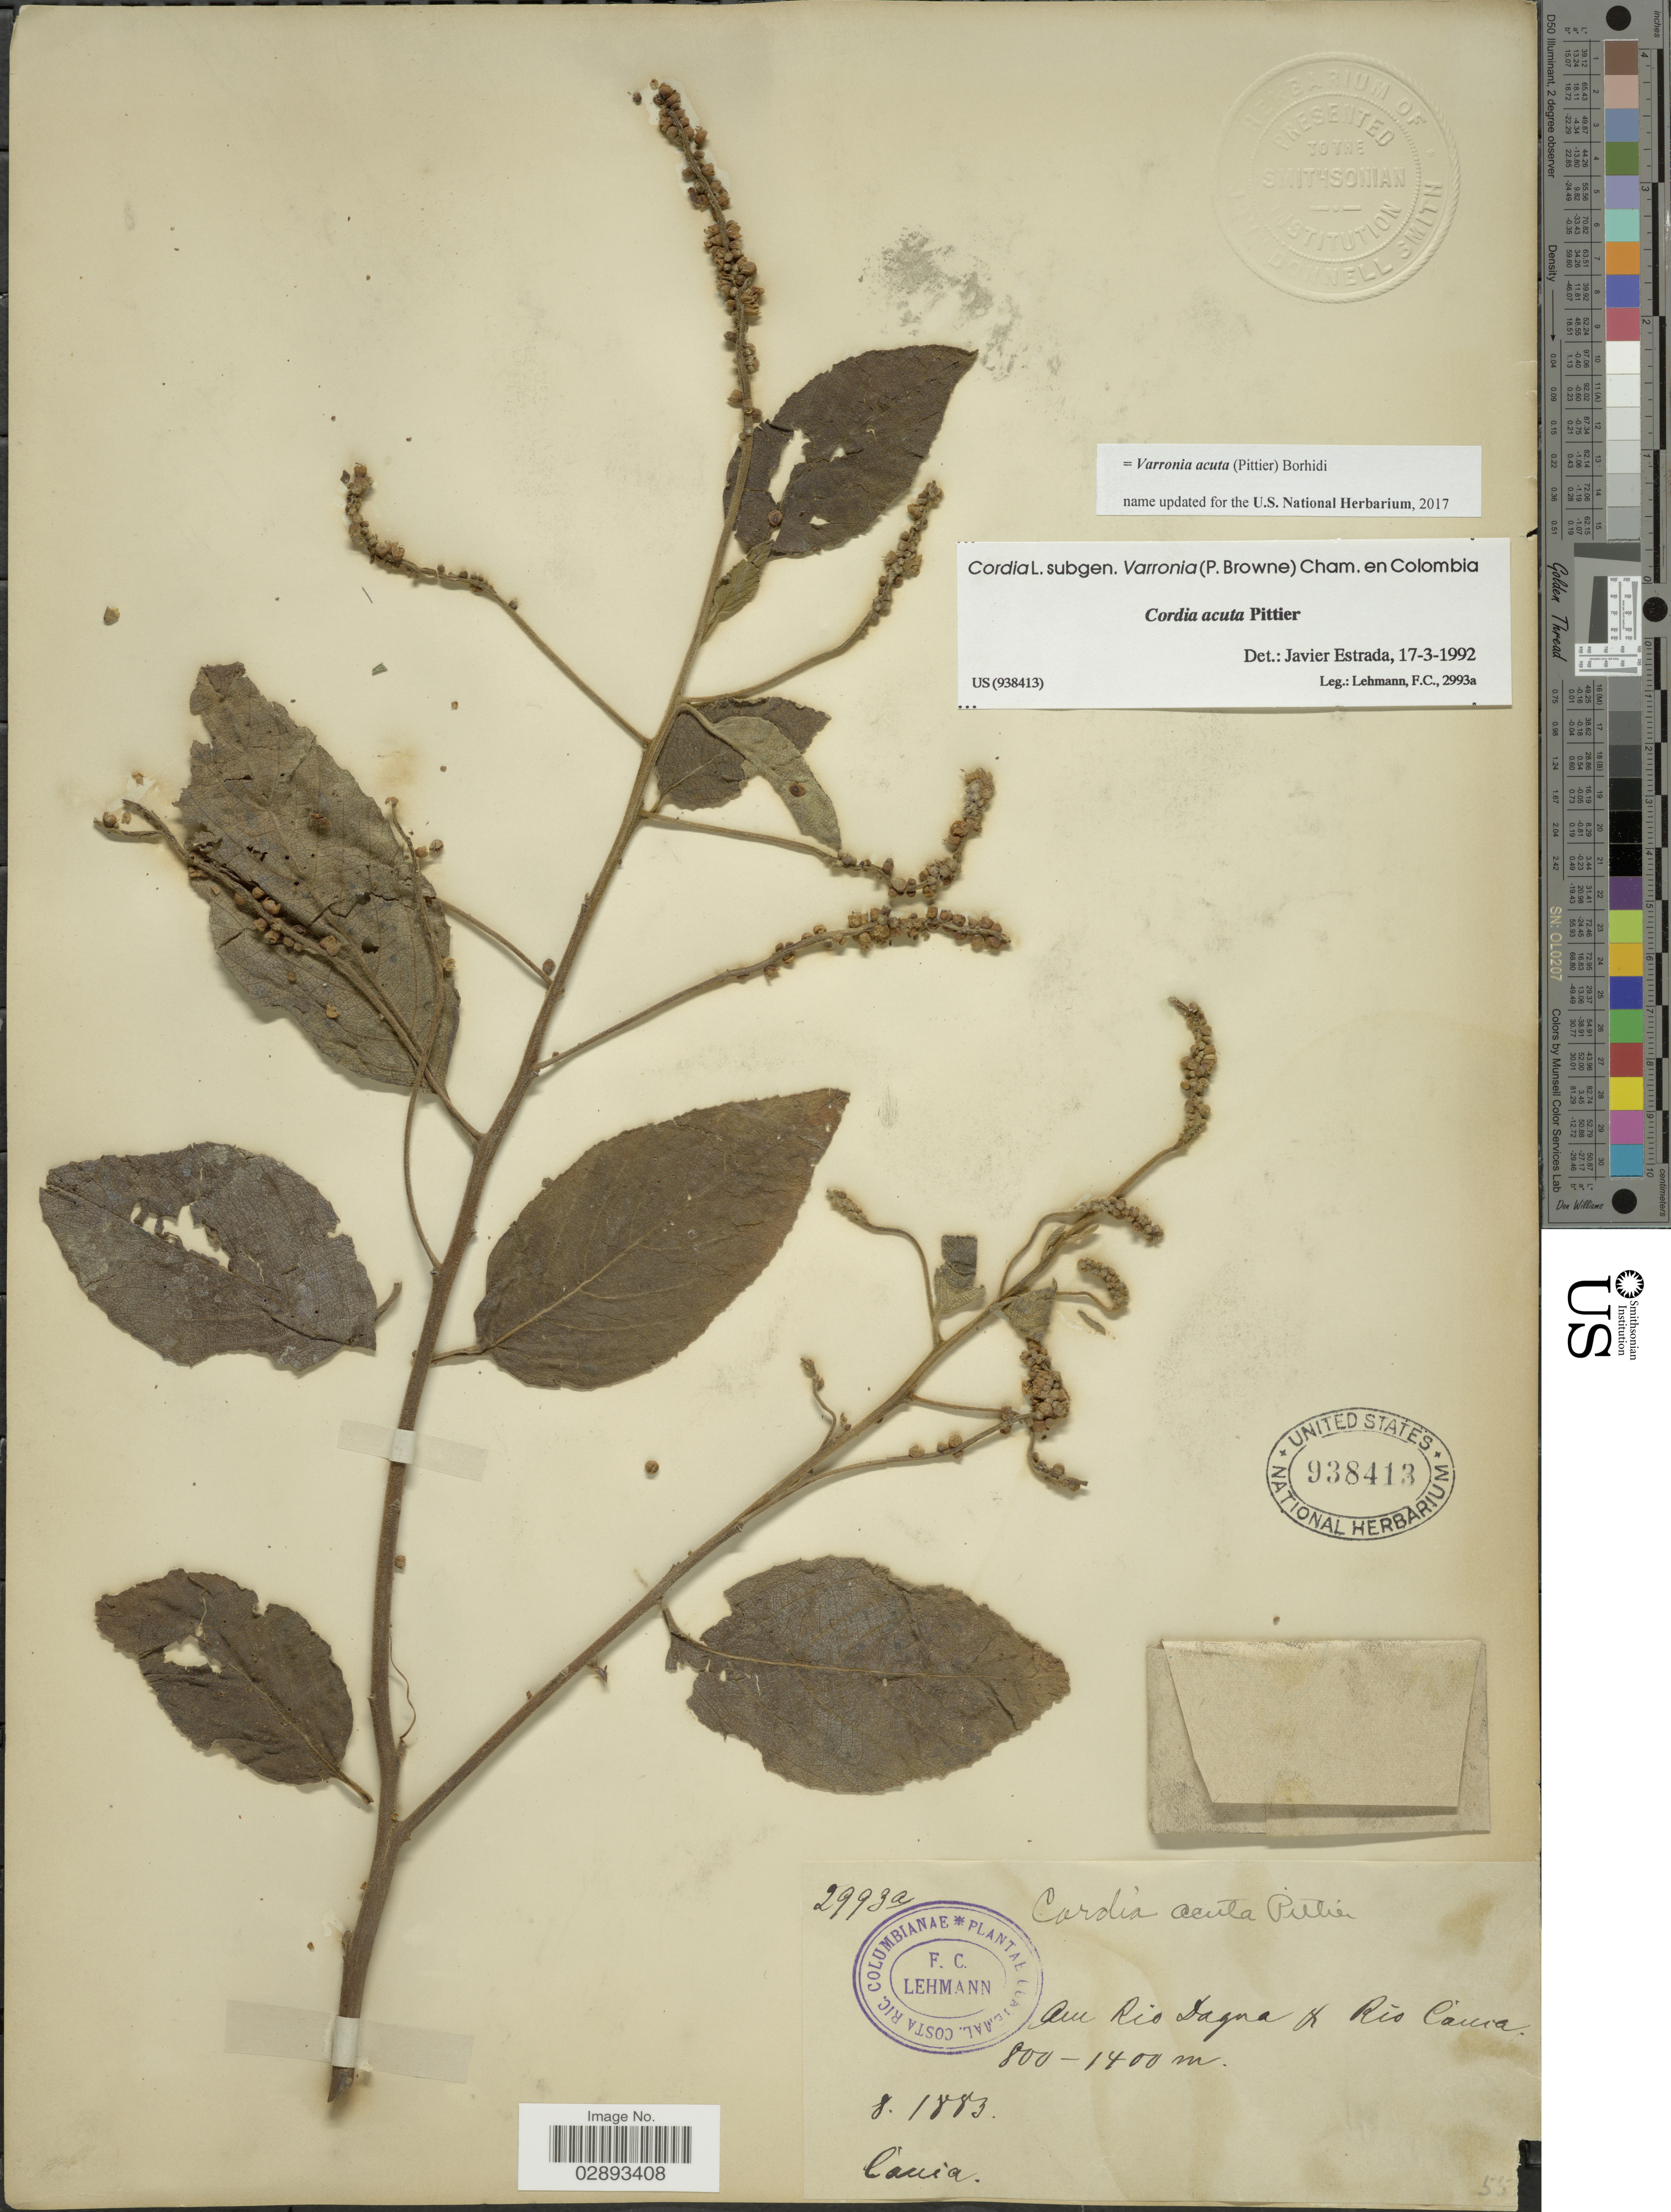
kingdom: Plantae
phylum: Tracheophyta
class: Magnoliopsida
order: Boraginales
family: Cordiaceae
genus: Varronia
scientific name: Varronia acuta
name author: (Pittier) Borhidi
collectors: F. C. Lehmann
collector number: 2993a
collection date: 1883-08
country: Colombia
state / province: Cauca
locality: Am Rio Dagna & Rio Cauca.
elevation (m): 800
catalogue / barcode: US 938413